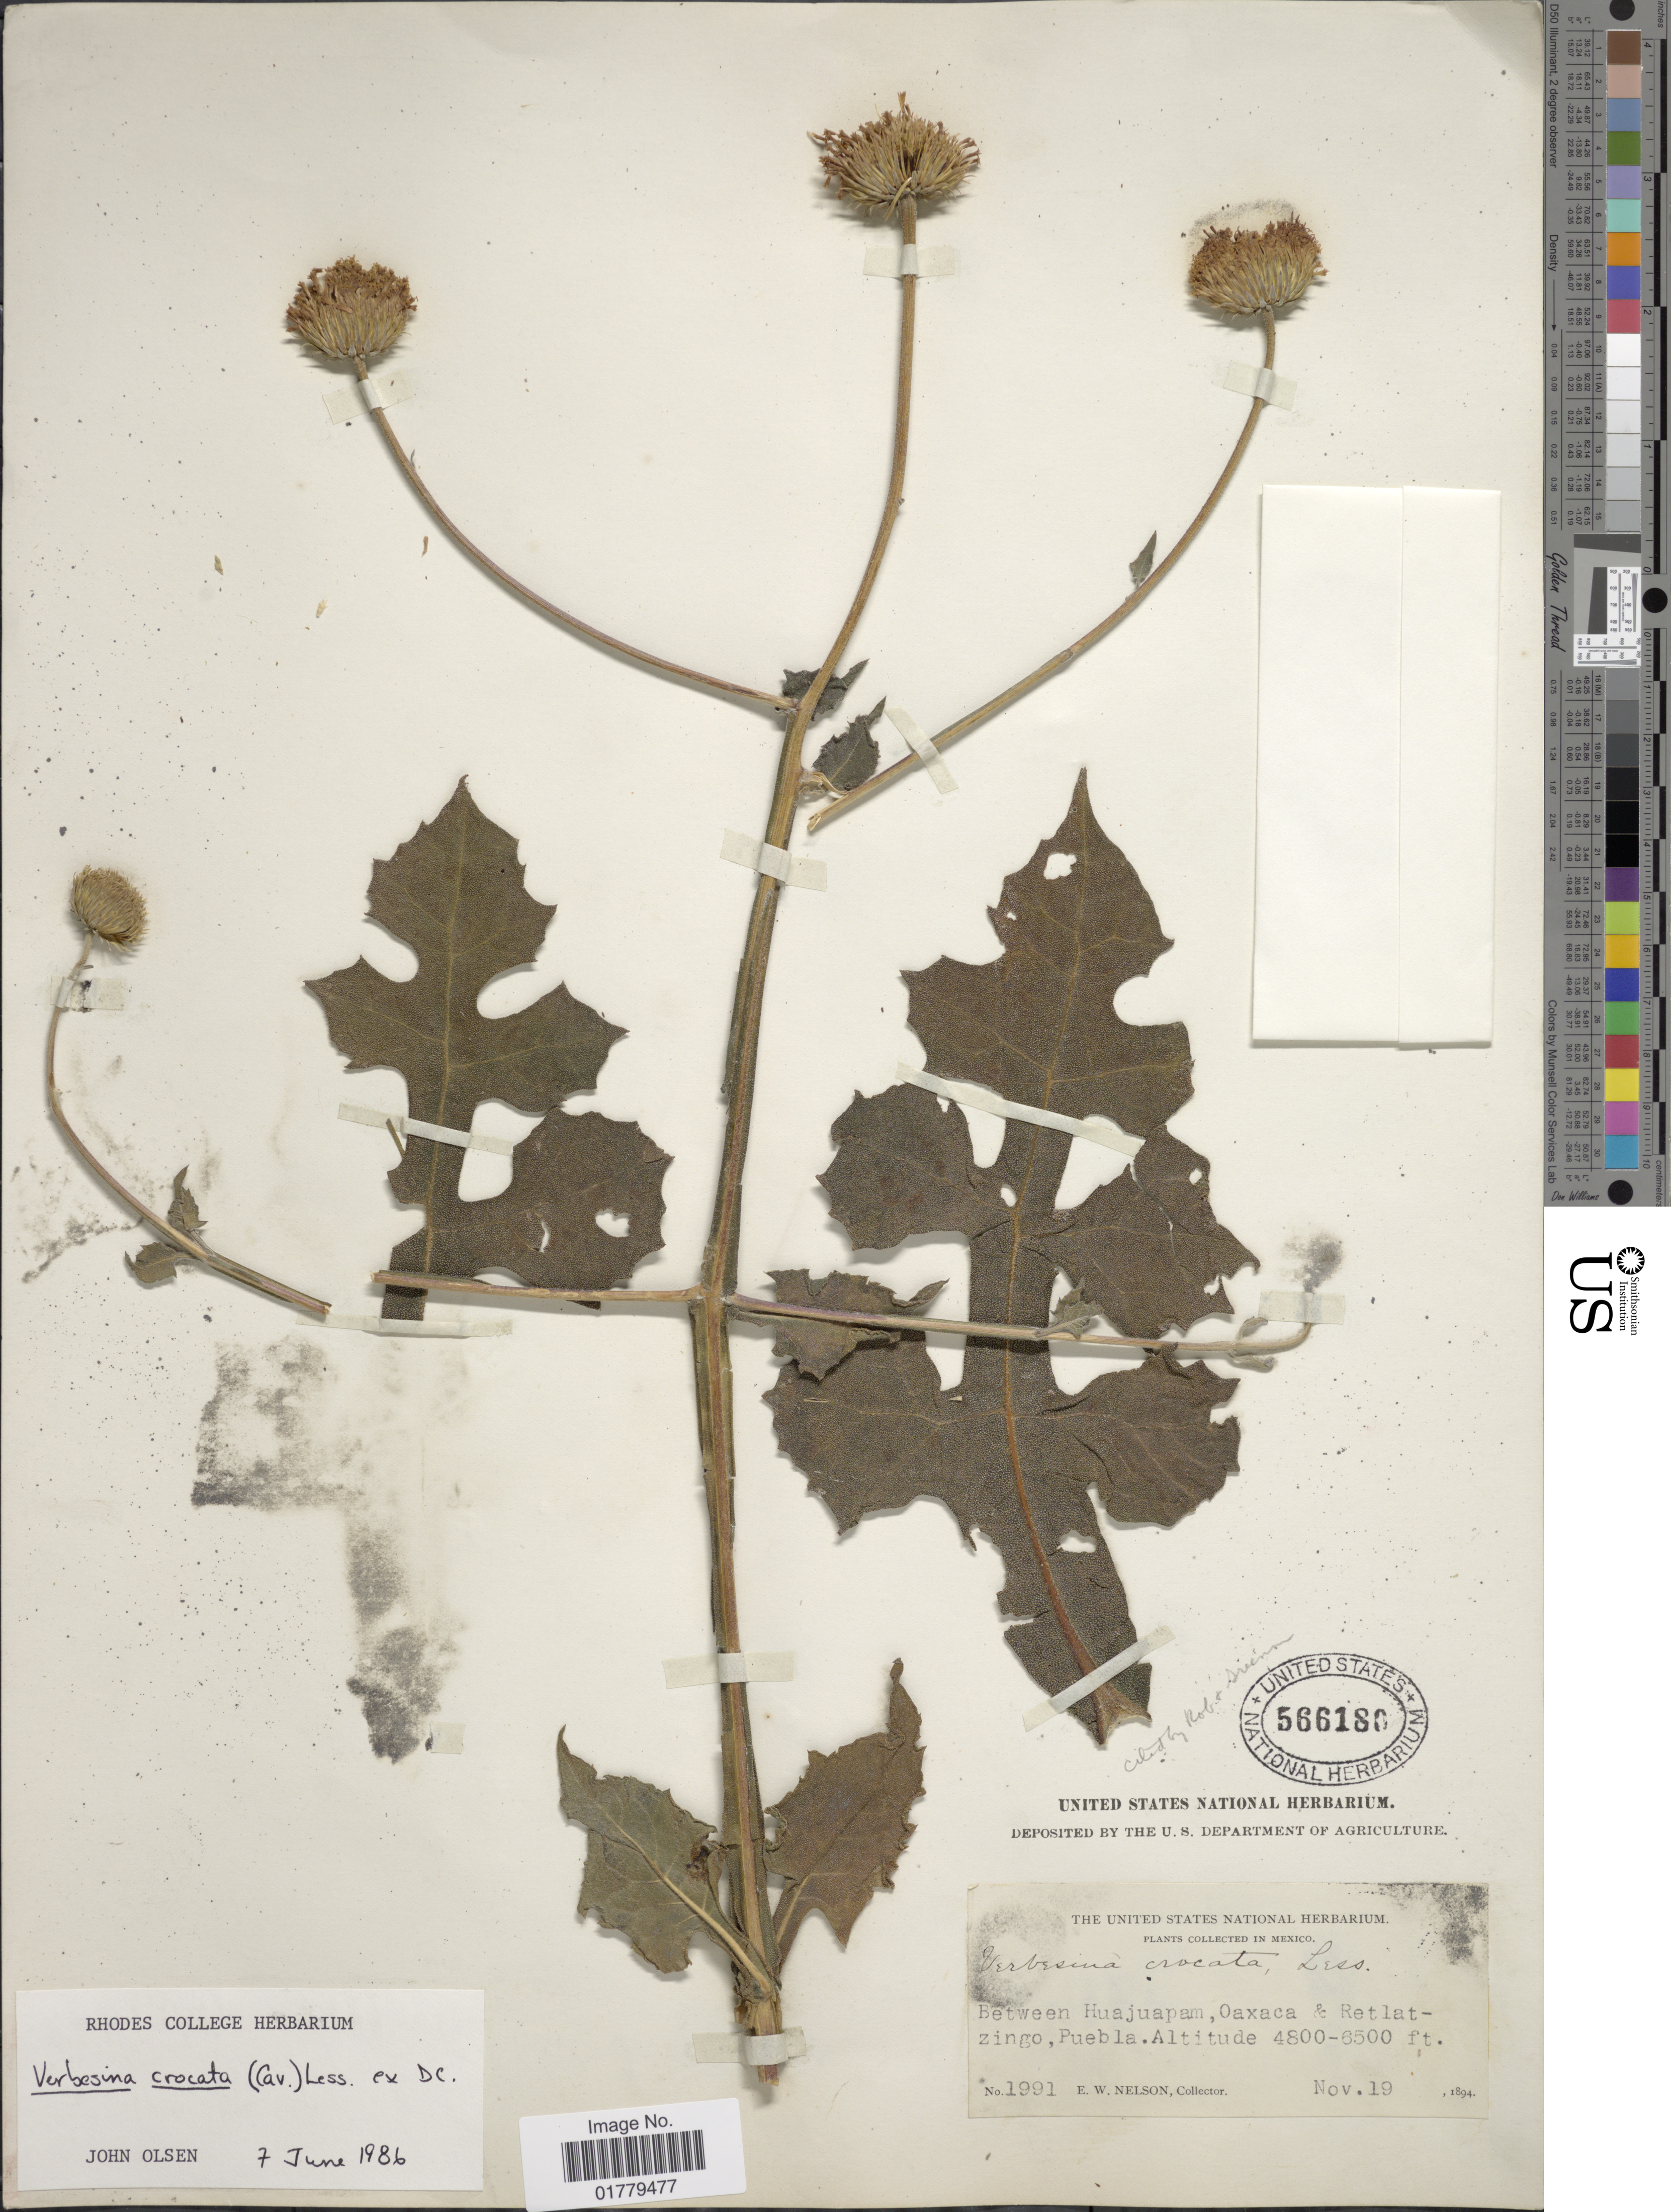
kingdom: Plantae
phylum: Tracheophyta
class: Magnoliopsida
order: Asterales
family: Asteraceae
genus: Verbesina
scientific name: Verbesina crocata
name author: (Cav.) Less.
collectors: E. W. Nelson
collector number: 1991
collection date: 1894-11-19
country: Mexico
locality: Between Huajuapam, Oaxaca & Retlatzingo, Puebla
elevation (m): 1463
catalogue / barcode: US 566180